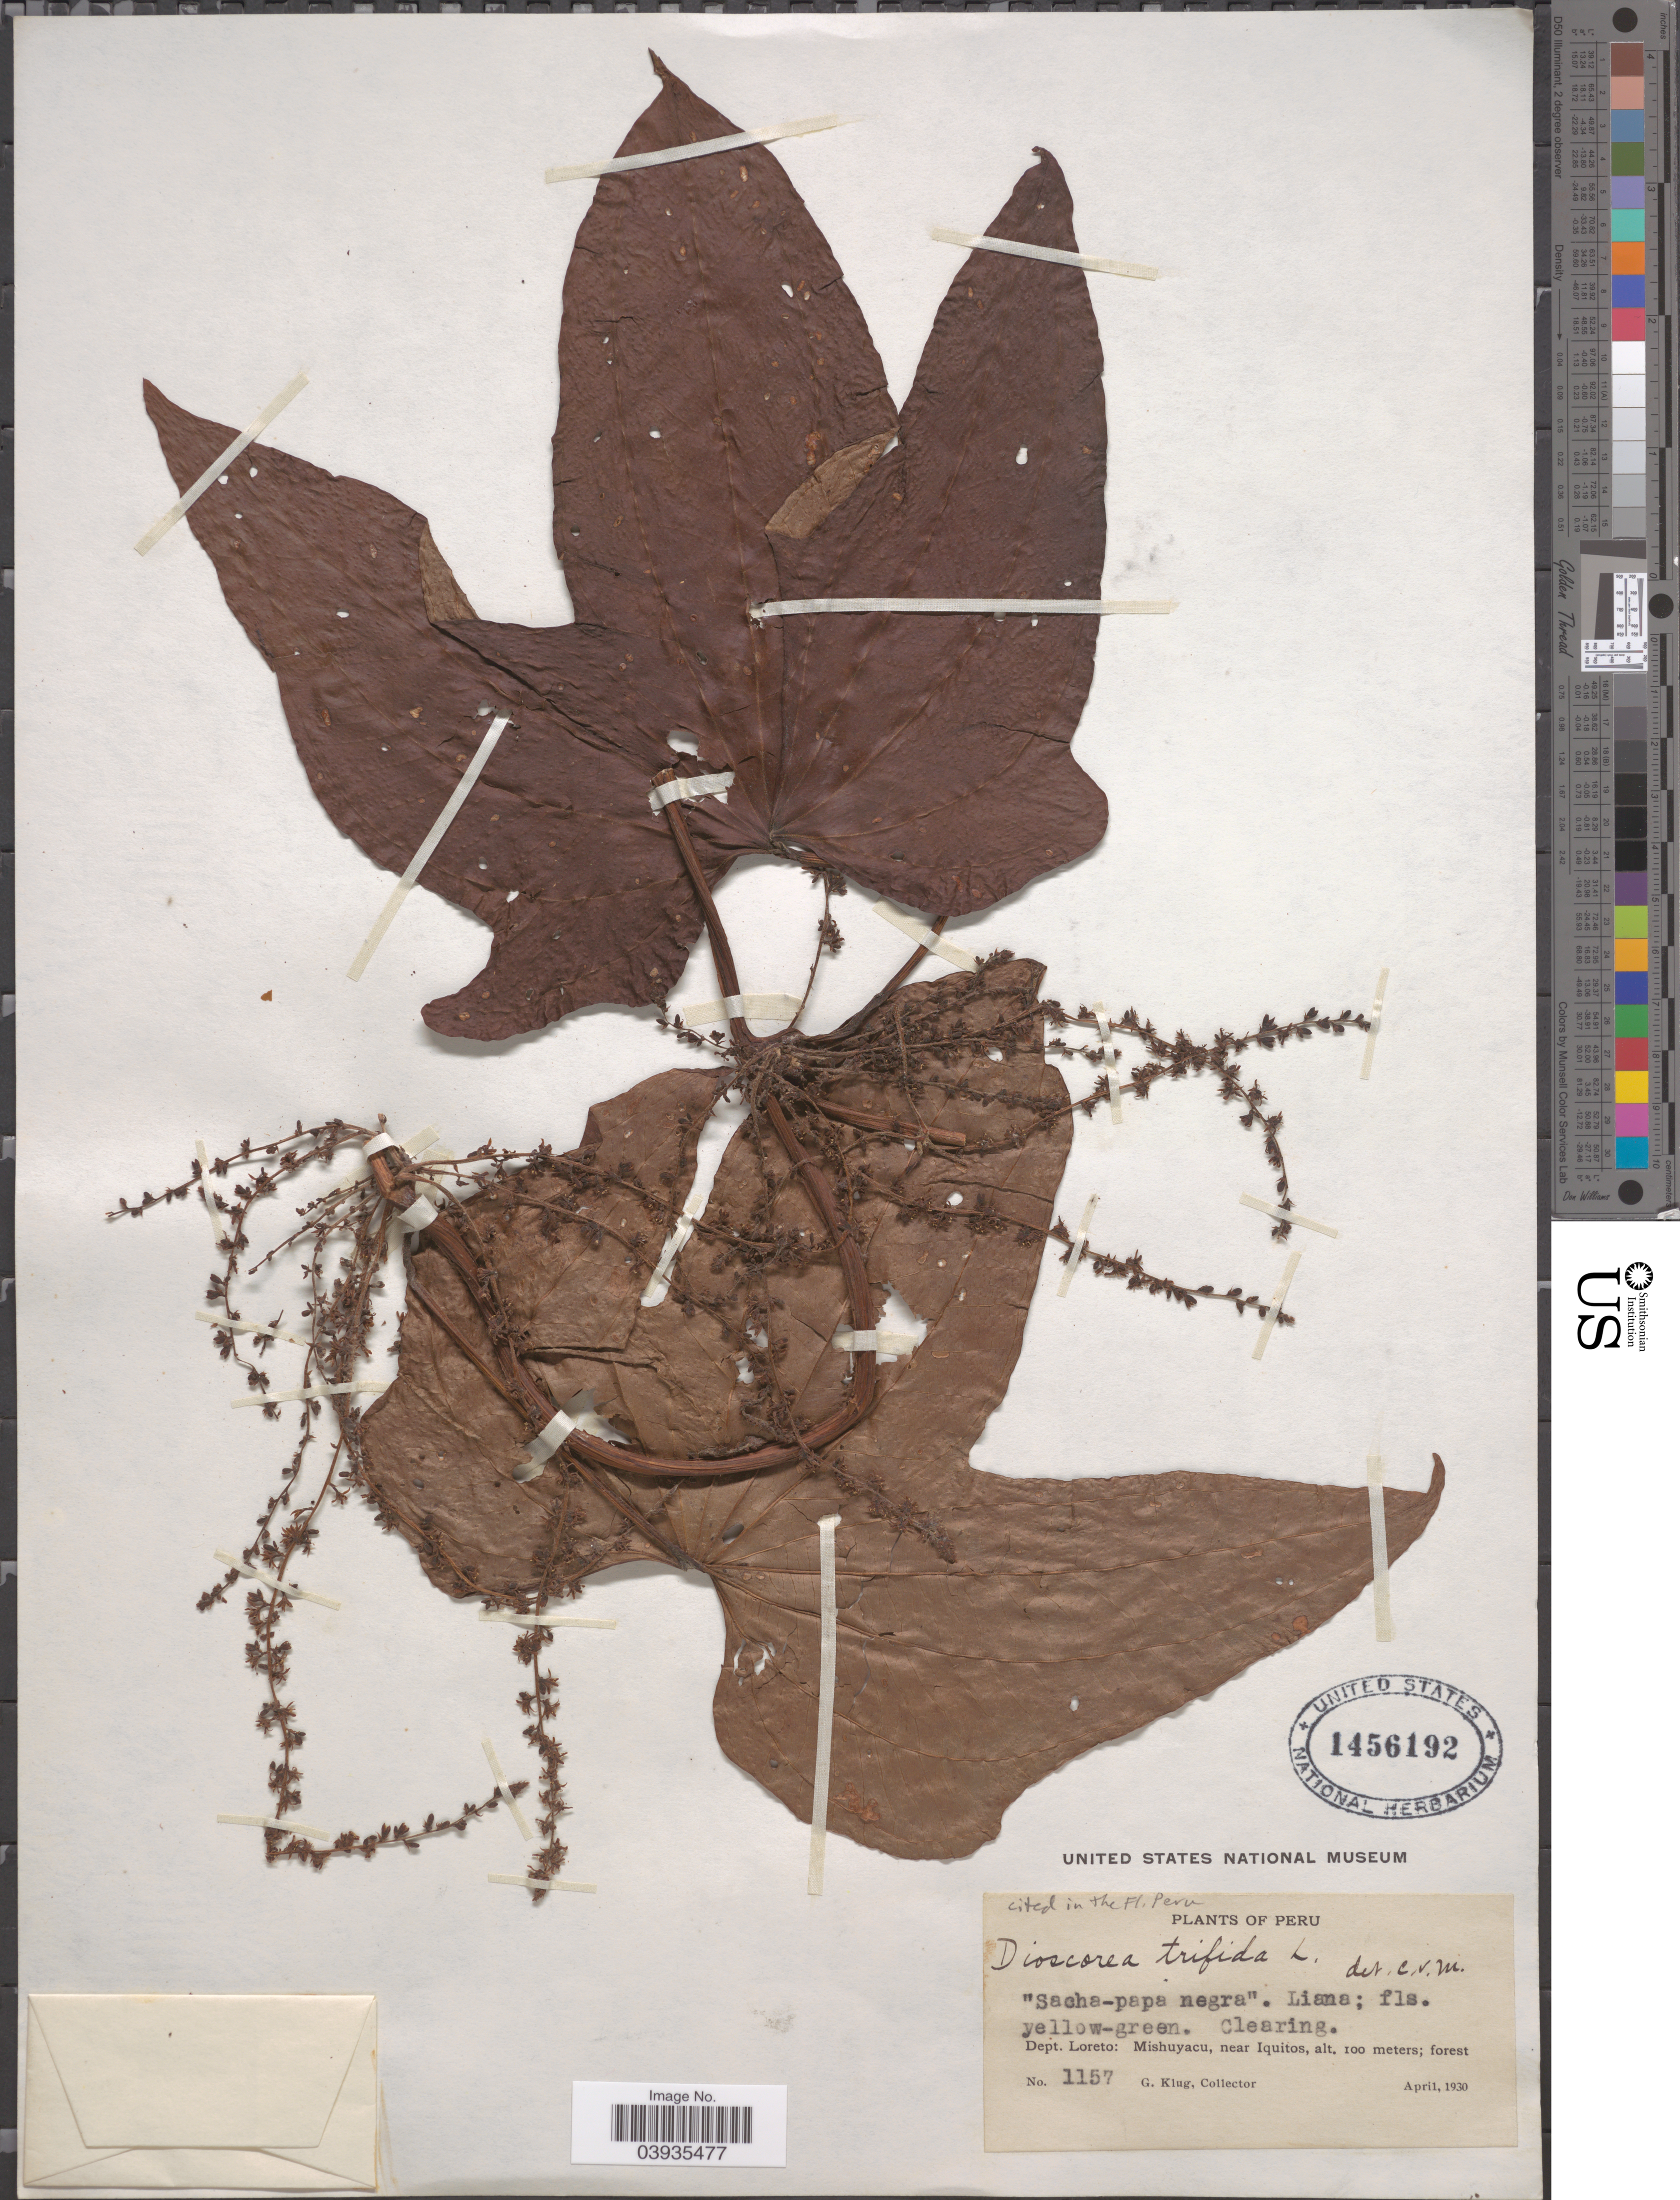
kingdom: Plantae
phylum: Tracheophyta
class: Liliopsida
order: Dioscoreales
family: Dioscoreaceae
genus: Dioscorea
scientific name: Dioscorea trifida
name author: L. f.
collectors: G. Klug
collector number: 1157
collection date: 1930-04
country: Peru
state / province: Loreto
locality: Dept. Loreto: Mishuyacu, near Iquitos.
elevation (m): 100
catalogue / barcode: US 1456192